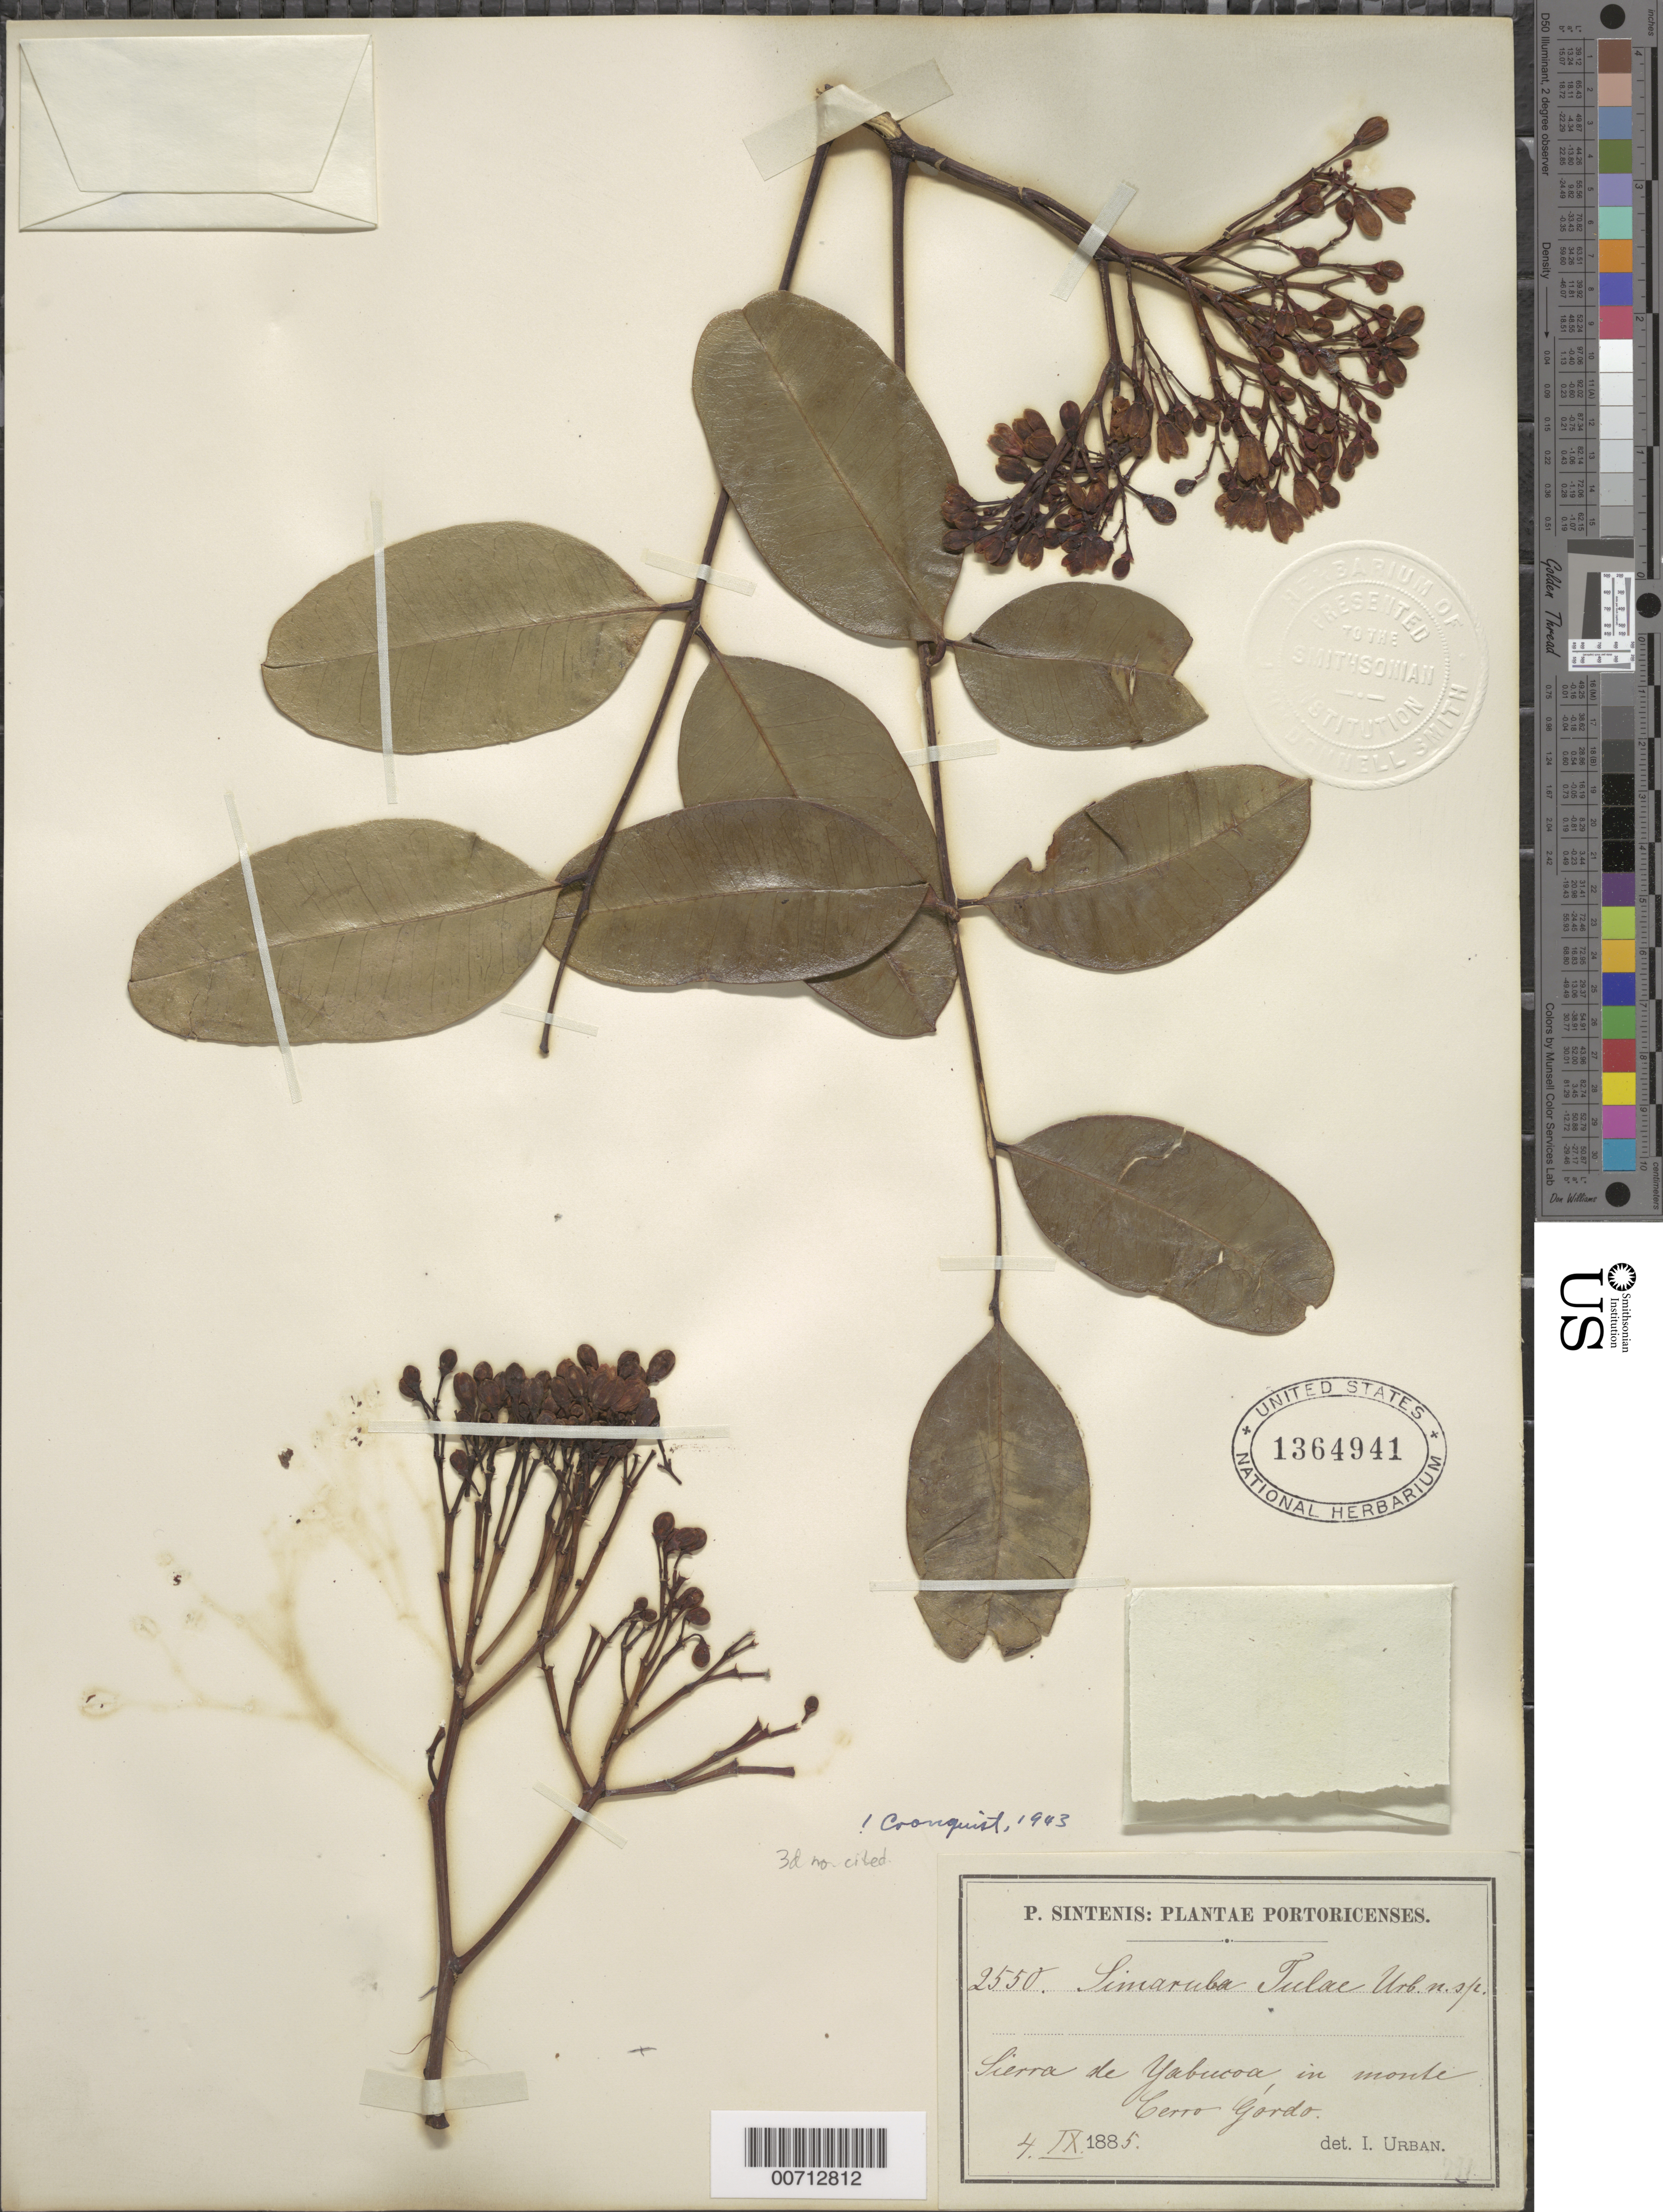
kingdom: Plantae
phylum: Tracheophyta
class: Magnoliopsida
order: Sapindales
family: Simaroubaceae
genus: Simarouba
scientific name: Simarouba tulae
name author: Urb.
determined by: Urban, Ignatz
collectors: P. Sintenis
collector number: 2550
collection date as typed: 04 Sep 1885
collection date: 1885-09-04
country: Puerto Rico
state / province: Yabucoa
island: Greater Antilles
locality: Sierra de Yabucoa, Cerro Gordo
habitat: In monte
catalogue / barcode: US 1364941